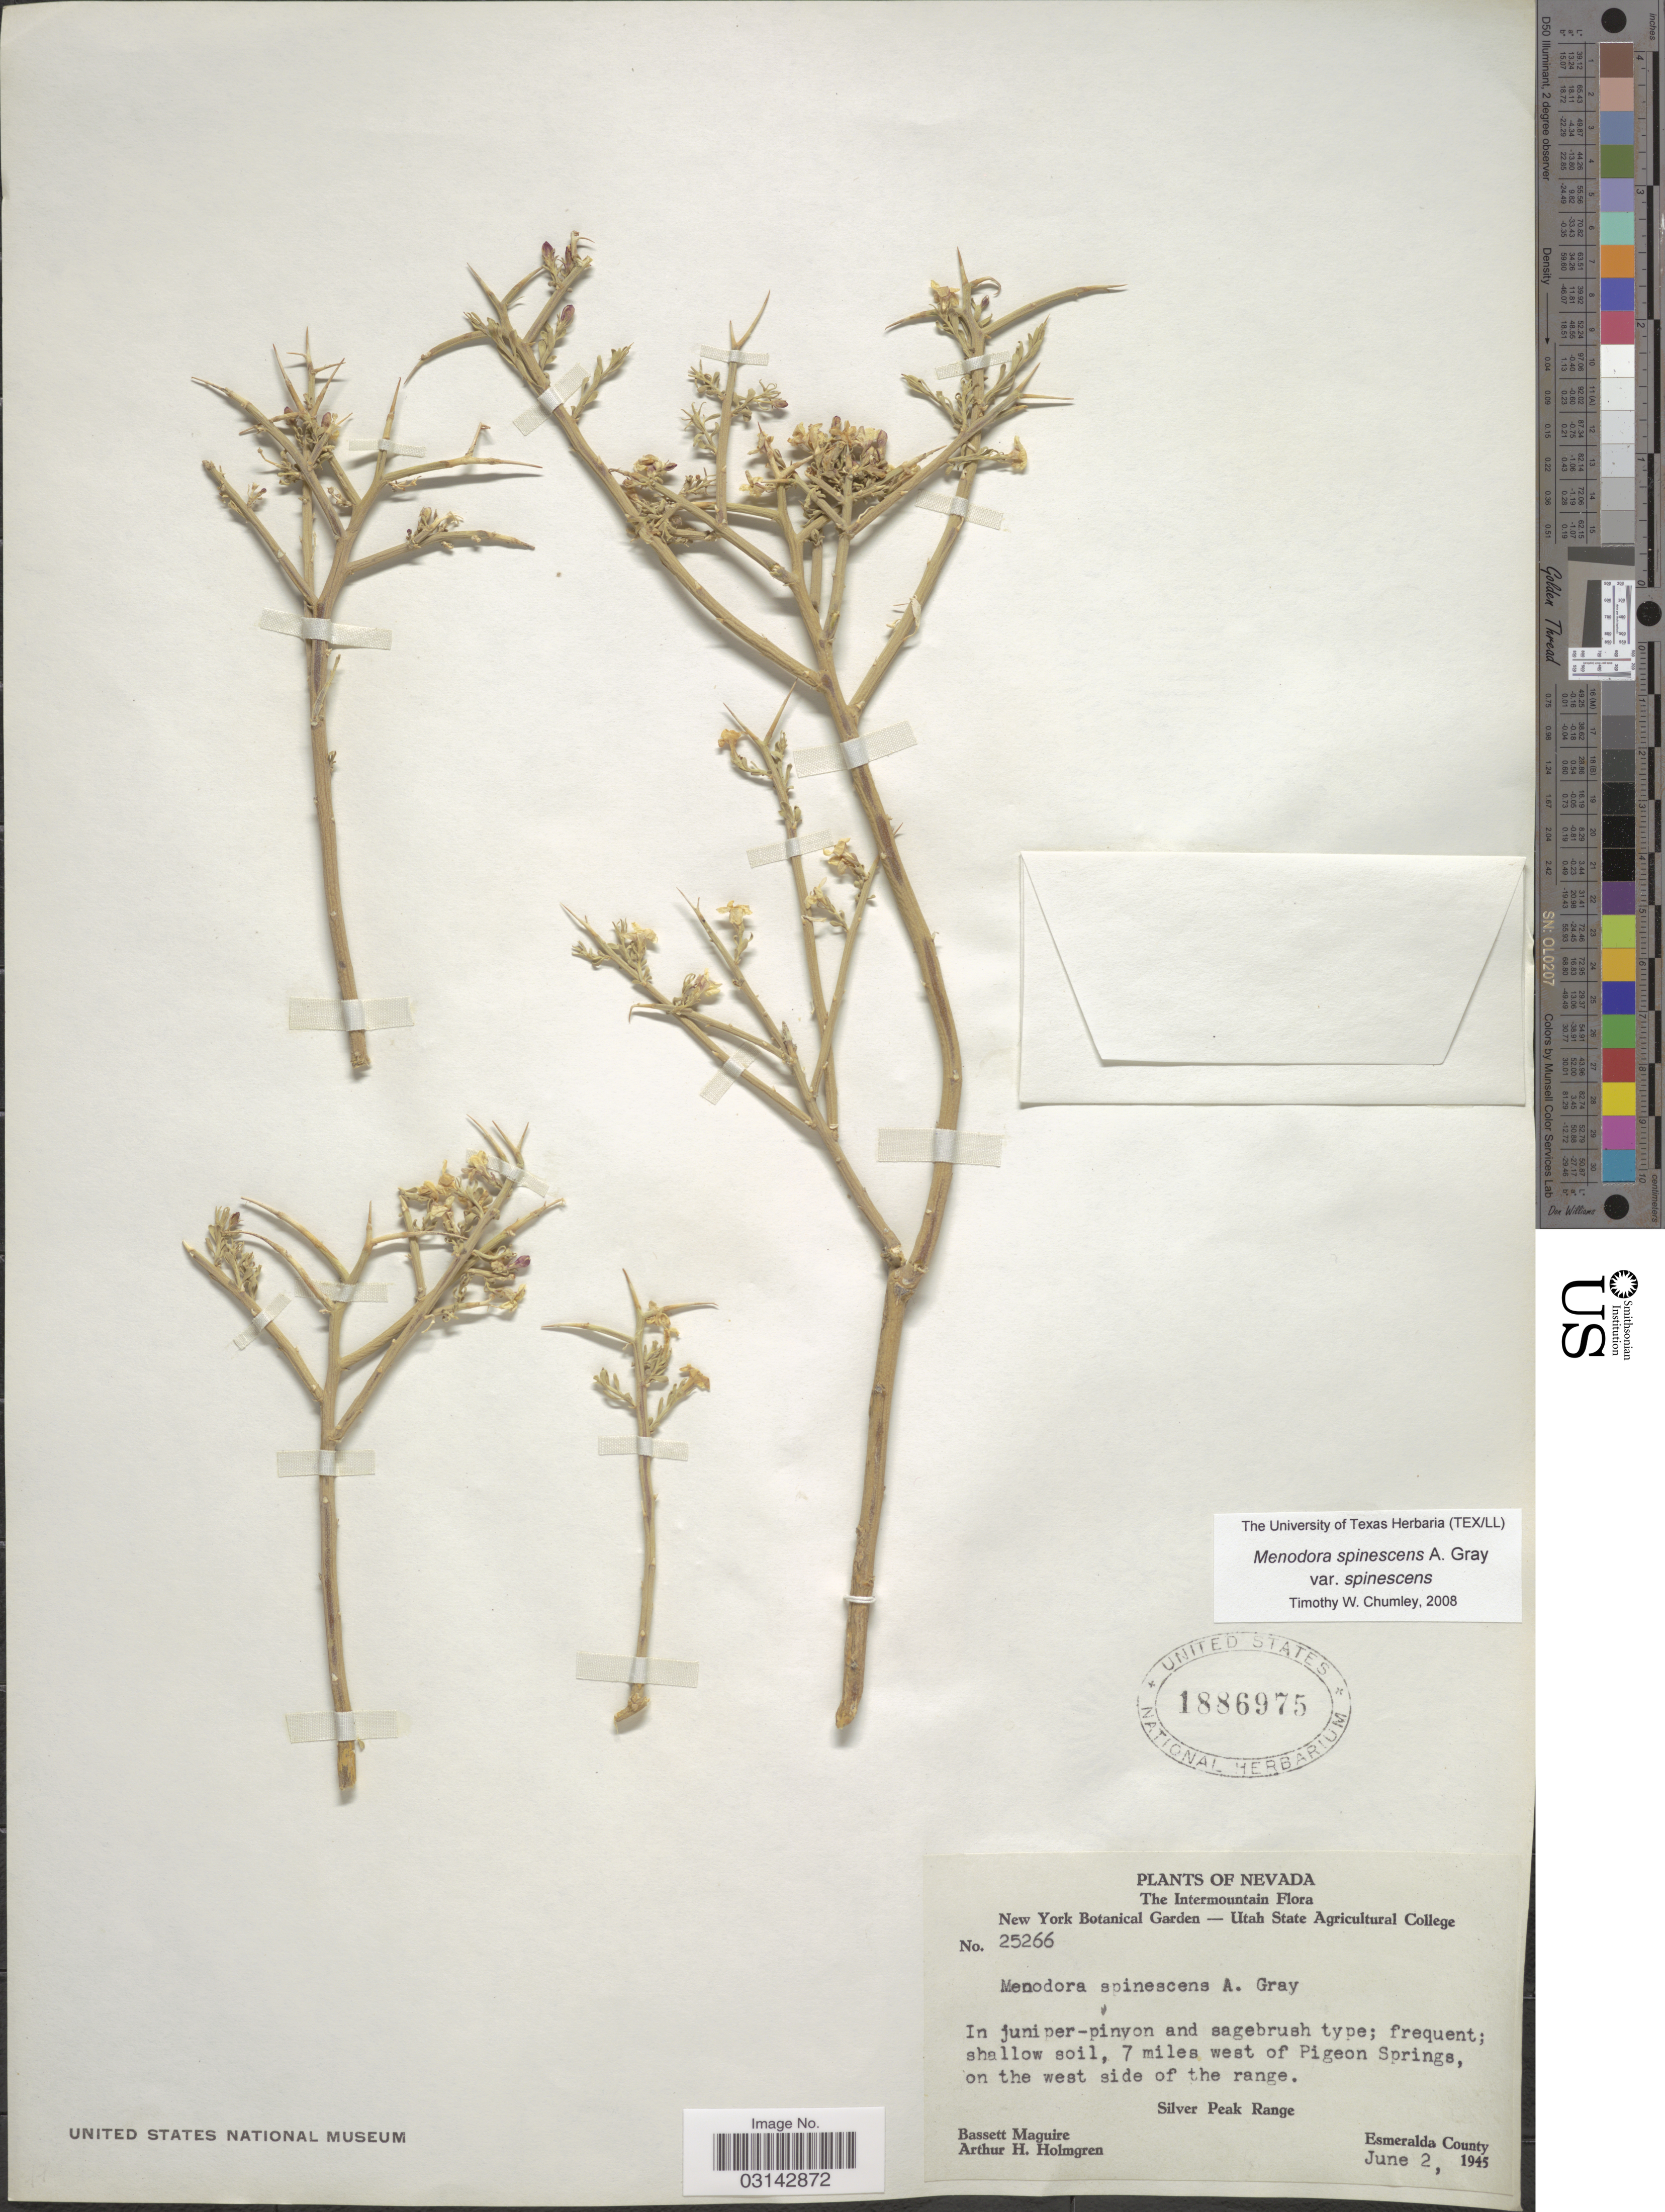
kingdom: Plantae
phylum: Tracheophyta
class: Magnoliopsida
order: Lamiales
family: Oleaceae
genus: Menodora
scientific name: Menodora spinescens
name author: A. Gray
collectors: B. Maguire & A. H. Holmgren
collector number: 25266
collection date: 1945-06-02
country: United States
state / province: Nevada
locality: The Intermountain. 7 miles west of Pigeon Springs, on the west side of the range. Silver Peak Range. Esmeralda County.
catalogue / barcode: US 1886975